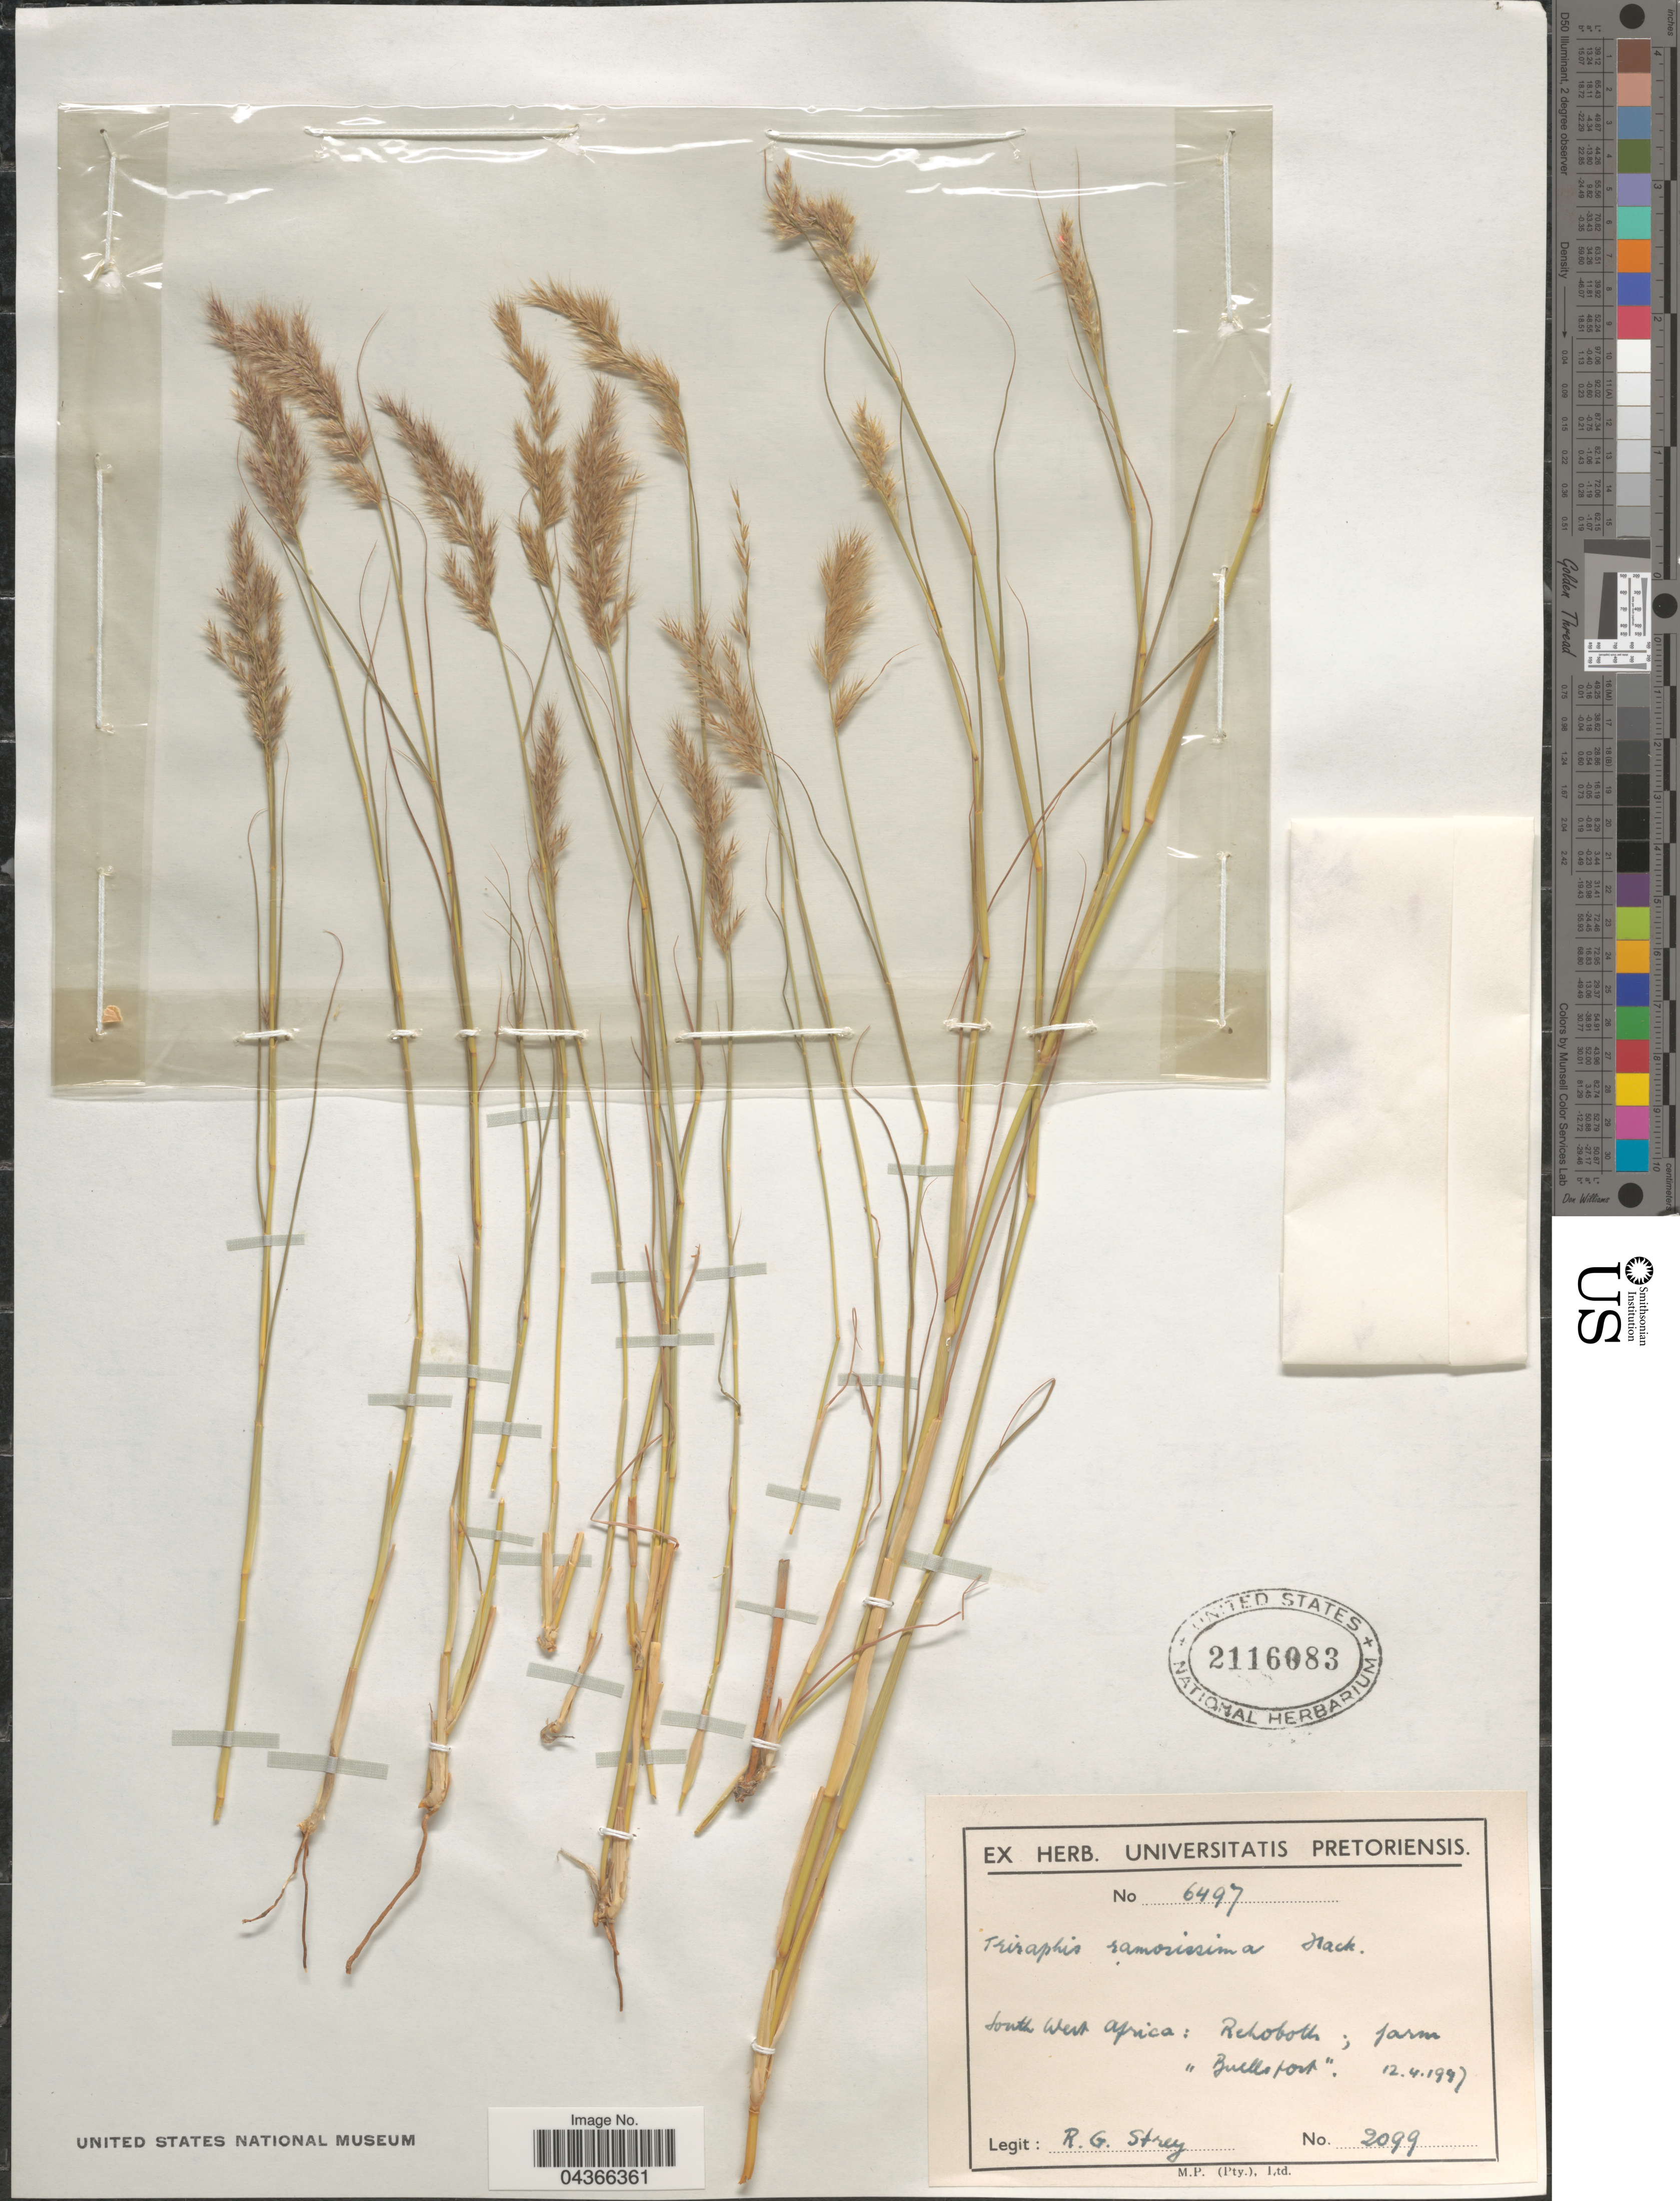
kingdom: Plantae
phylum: Tracheophyta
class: Liliopsida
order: Poales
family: Poaceae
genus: Triraphis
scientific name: Triraphis ramosissima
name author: Hack.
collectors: R. G. Strey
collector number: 2099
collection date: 1947-04-12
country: Namibia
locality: South West Africa: Rehoboth; farm "Bullsport".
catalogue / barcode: US 2116083